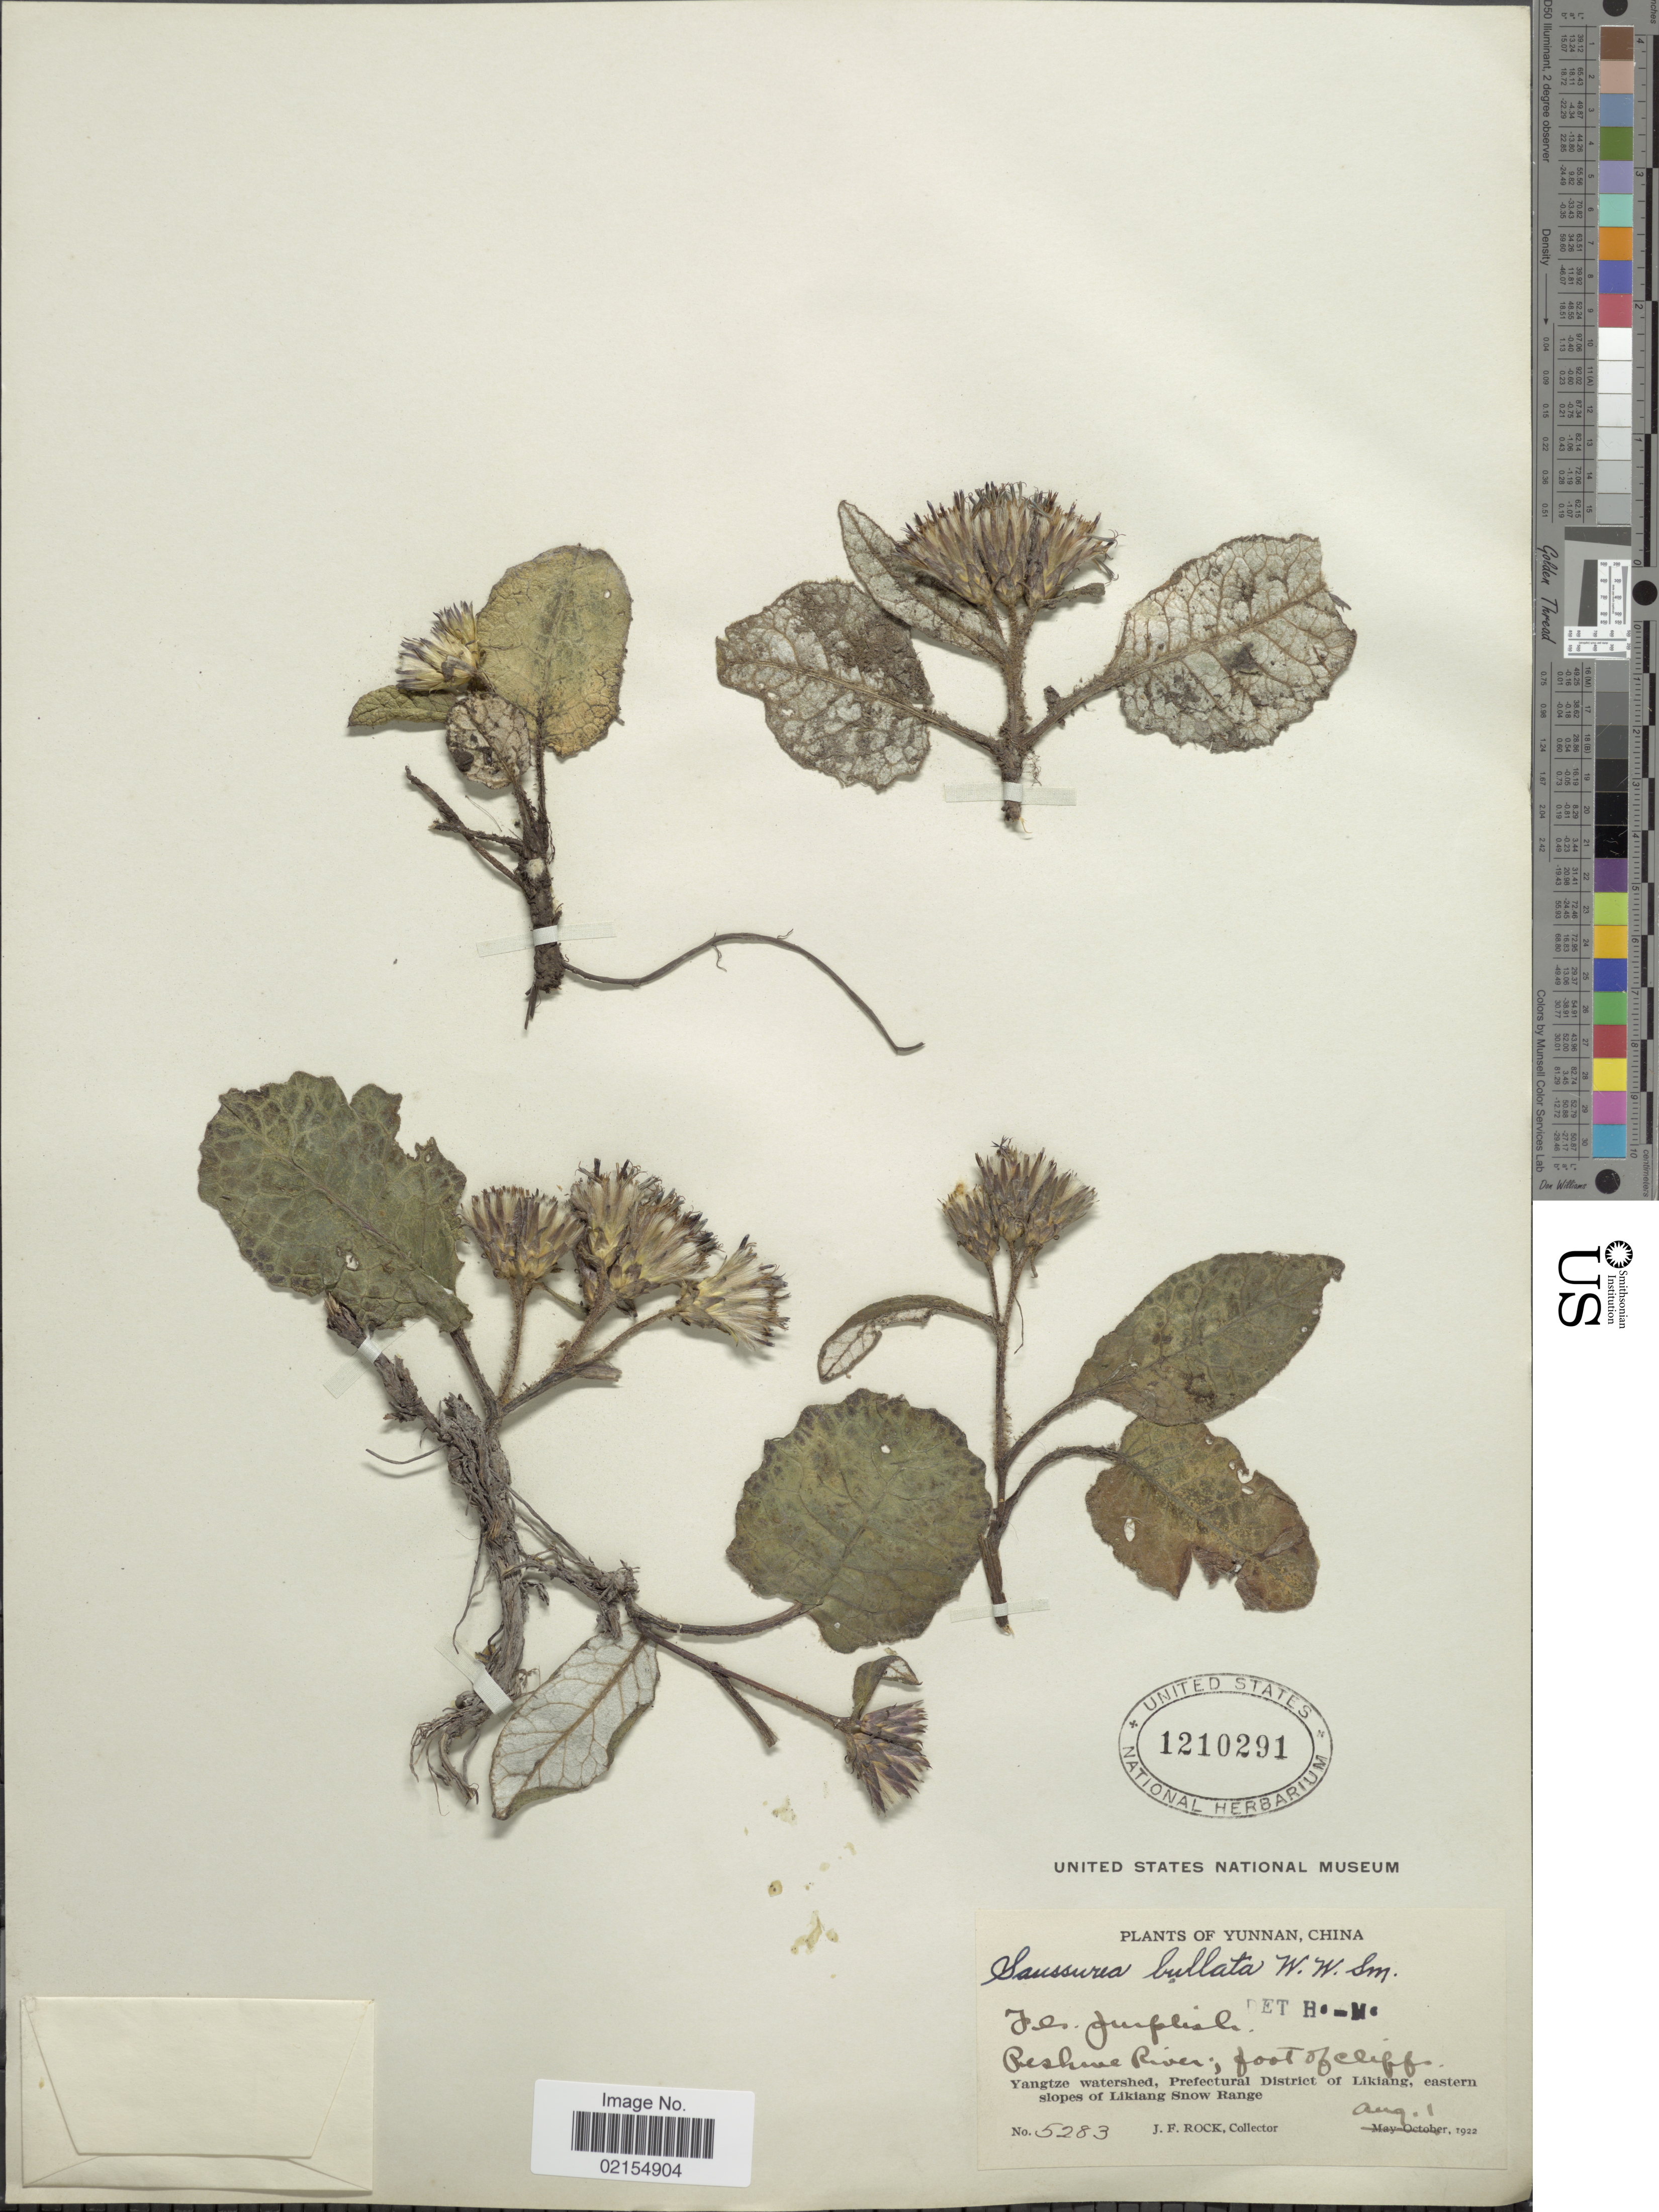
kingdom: Plantae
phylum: Tracheophyta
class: Magnoliopsida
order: Asterales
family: Asteraceae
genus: Saussurea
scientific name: Saussurea bullata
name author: W.W. Sm.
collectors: J. Rock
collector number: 5283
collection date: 1922-08-01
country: China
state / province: Yunnan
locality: Yunnan, China, Yangtze watershed, Prefectural District of Likiang, eastern slopes of Likiang Snow Range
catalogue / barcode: US 1210291